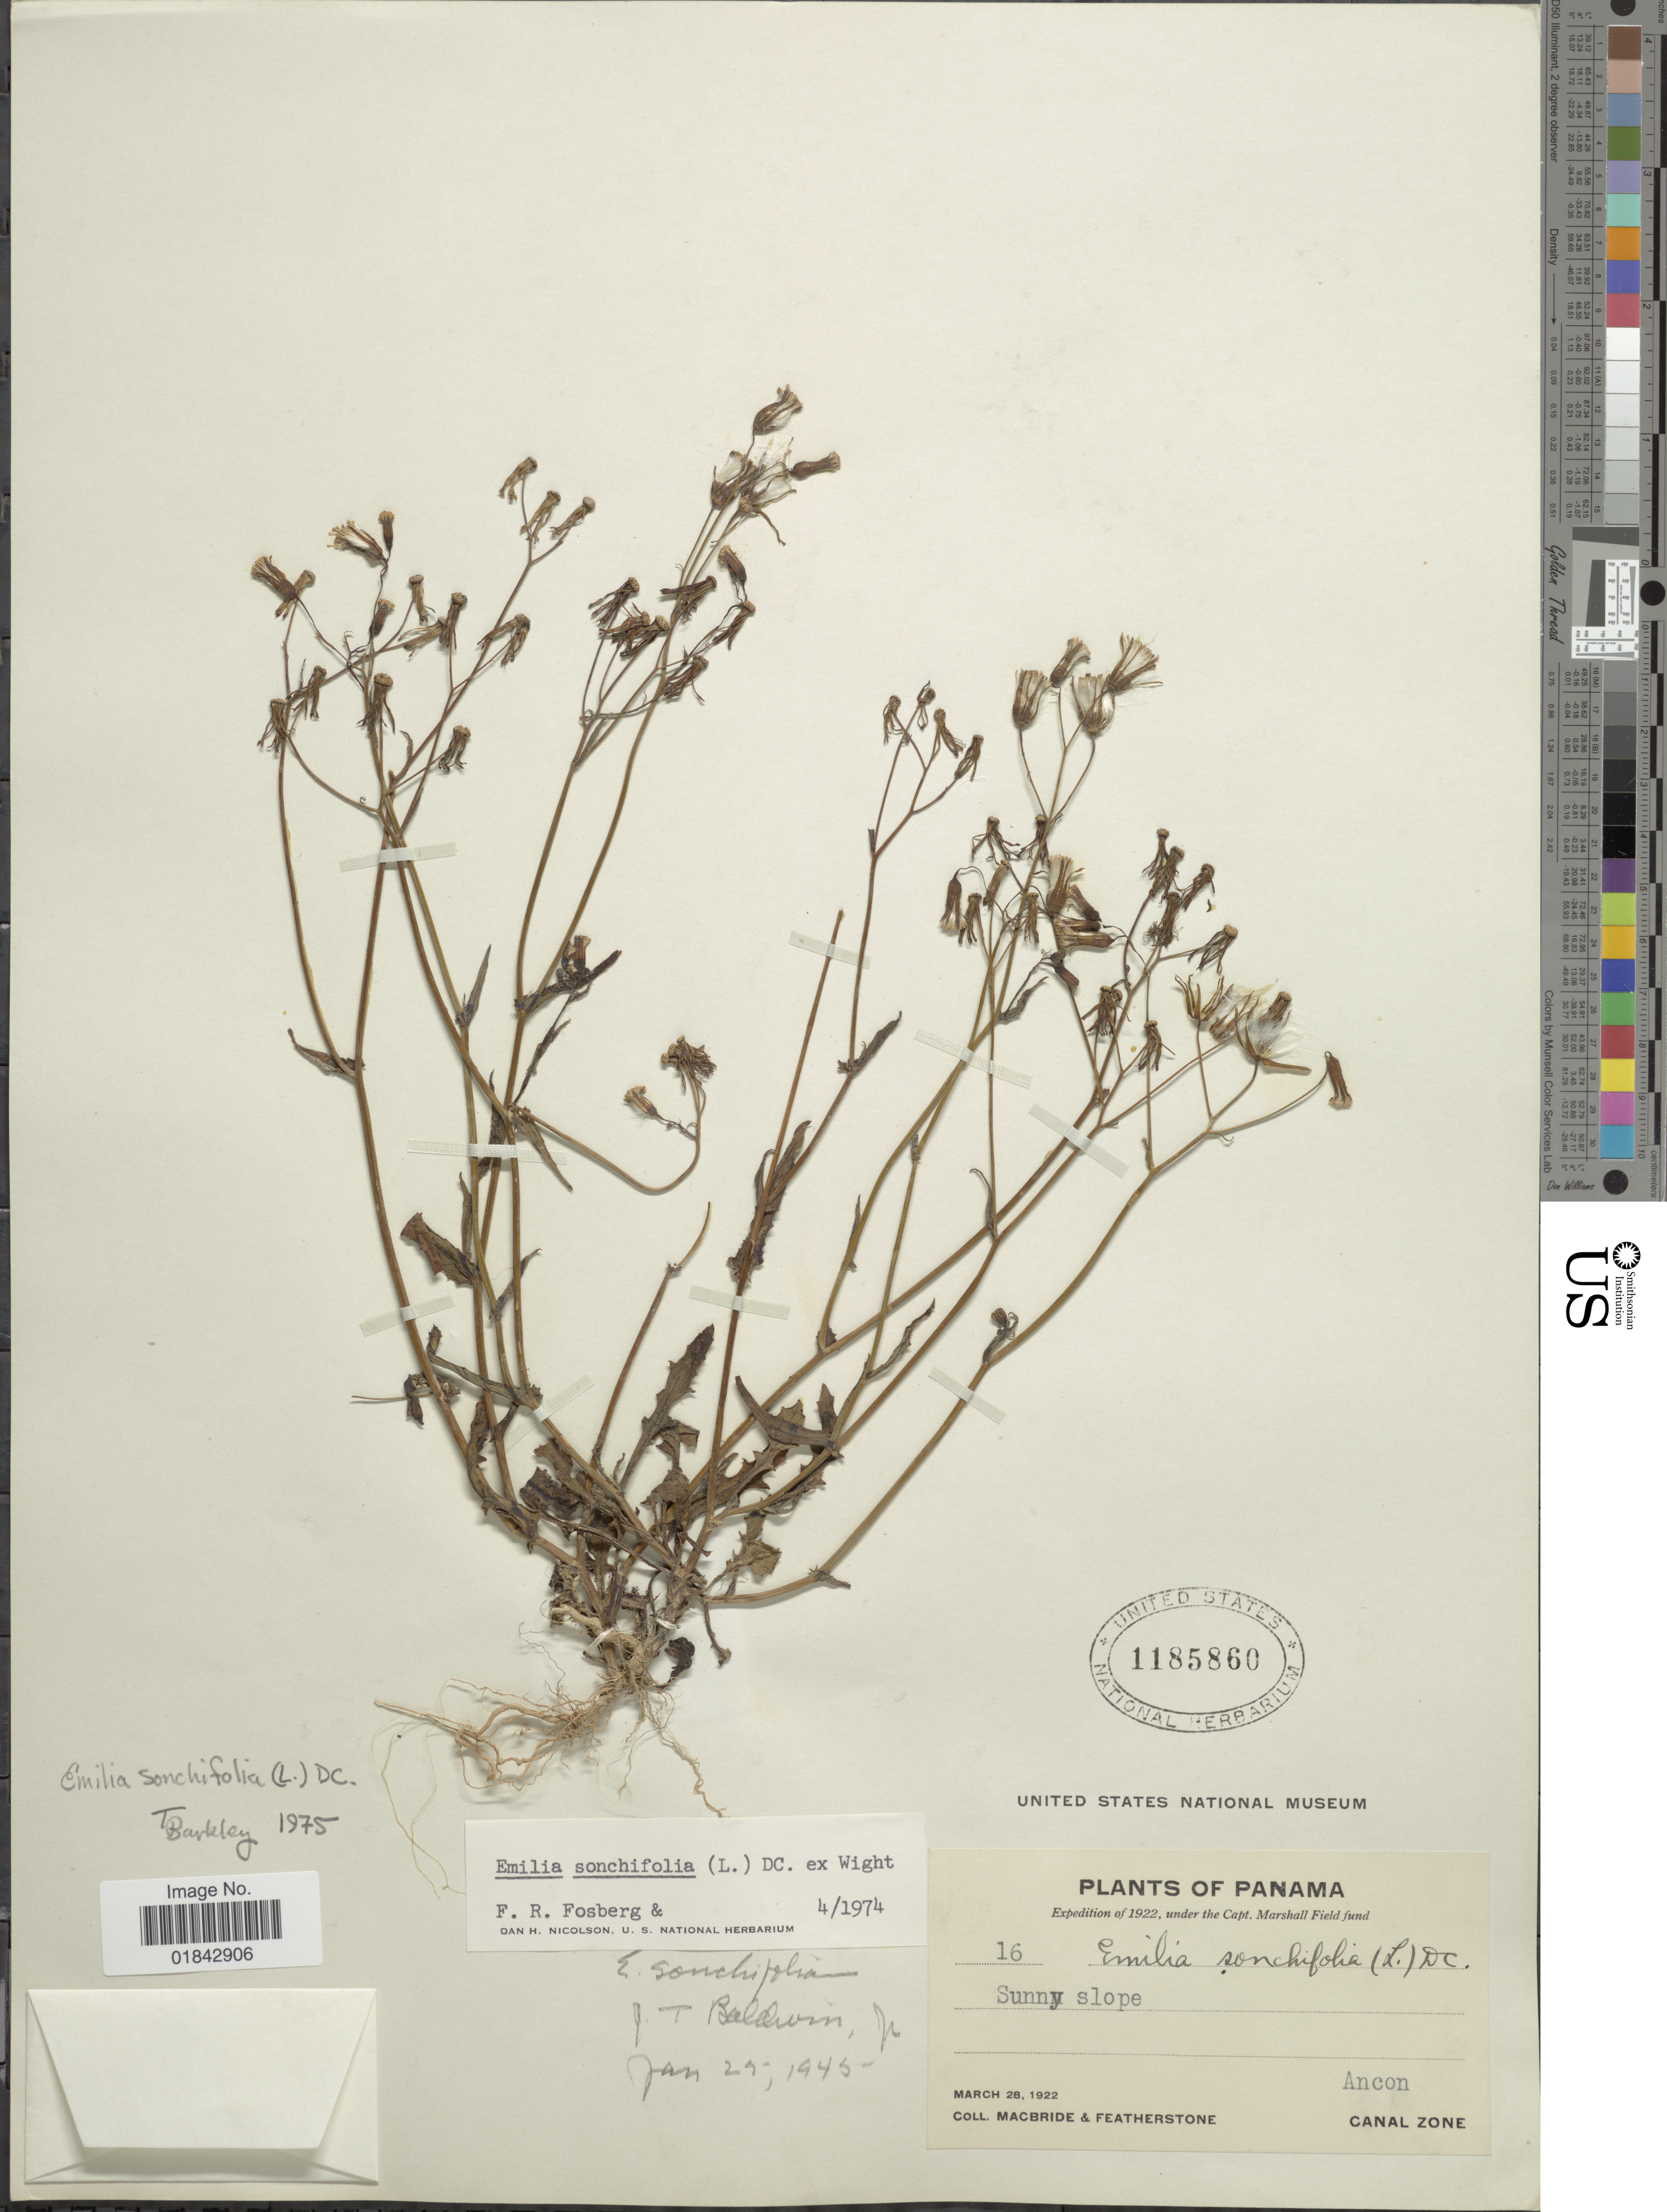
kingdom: Plantae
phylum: Tracheophyta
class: Magnoliopsida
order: Asterales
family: Asteraceae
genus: Emilia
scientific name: Emilia sonchifolia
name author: (L.) DC.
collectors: Macbride, -- & -. Featherstone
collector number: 16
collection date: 1922-03-28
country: Panama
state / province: Colón / Panamá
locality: Ancon, Canal Zone, sunny slope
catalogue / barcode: US 1185860